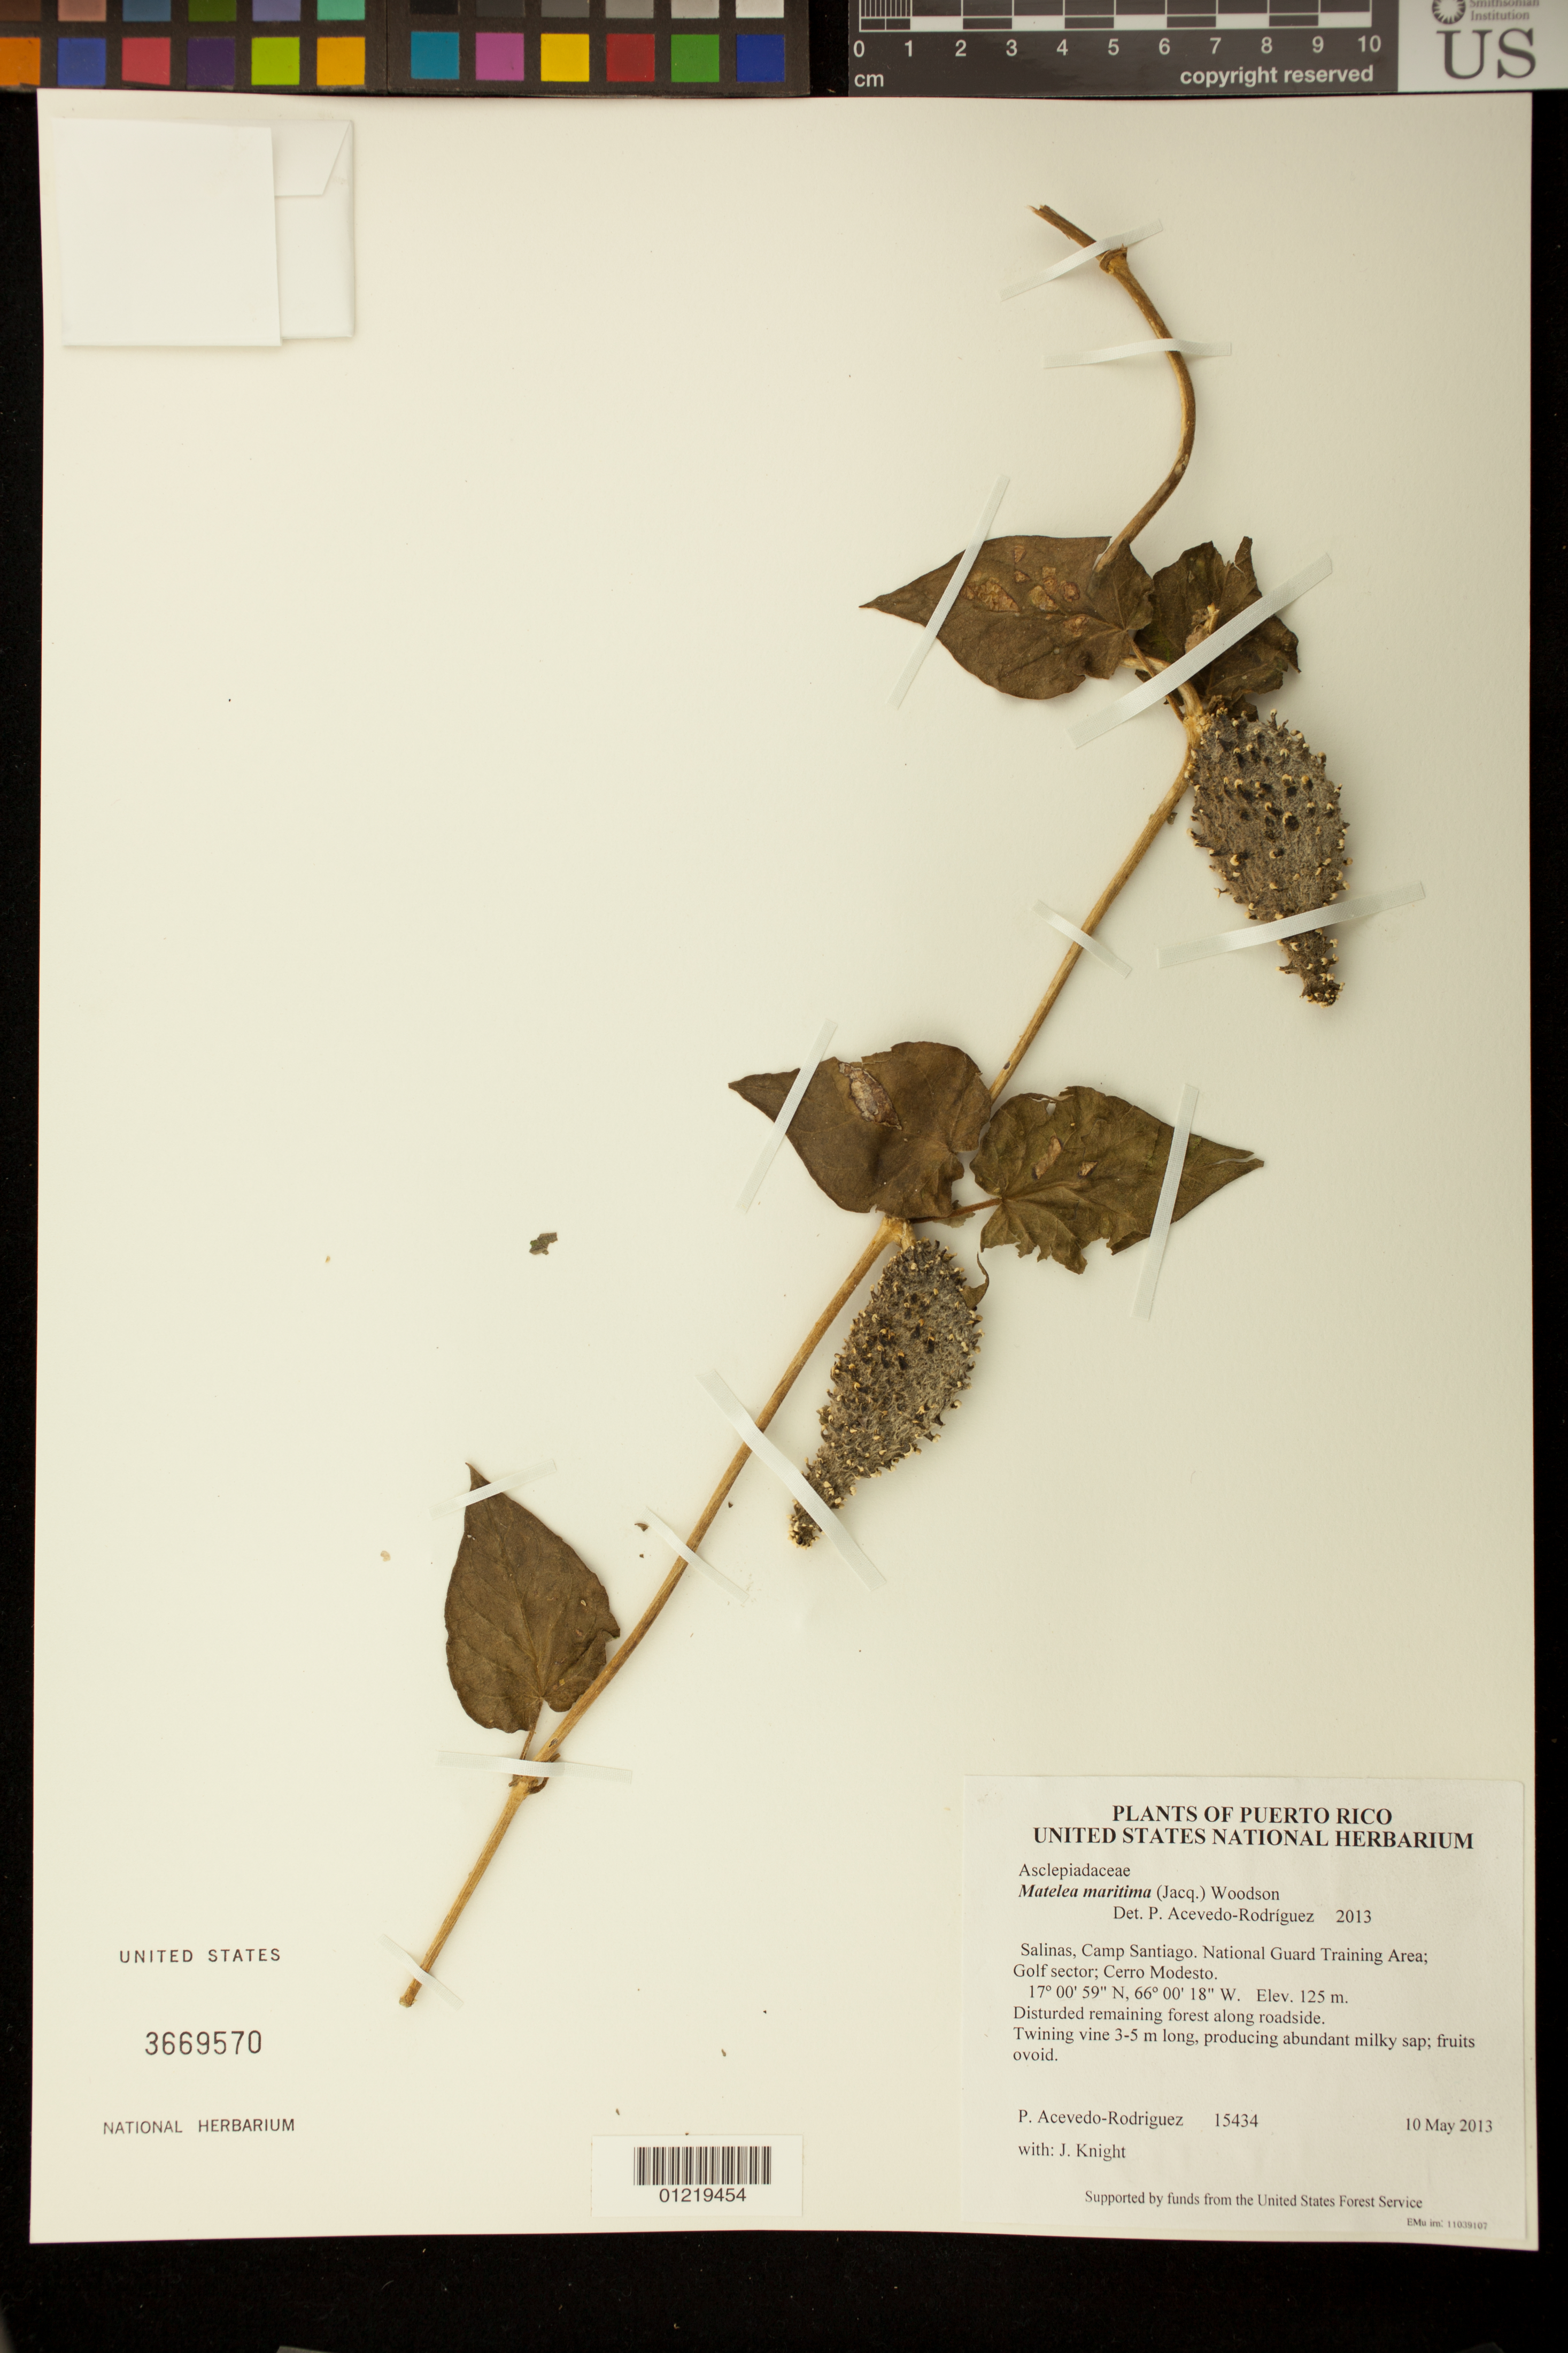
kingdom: Plantae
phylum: Tracheophyta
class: Magnoliopsida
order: Gentianales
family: Apocynaceae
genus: Matelea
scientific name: Matelea maritima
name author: (Jacq.) Woodson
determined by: Acevedo-Rodríguez, P., (BOT), Smithsonian Institution - National Museum of Natural History (UNITED STATES)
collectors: P. Acevedo-Rodr. & J. Knight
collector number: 15434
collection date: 2013-05-10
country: Puerto Rico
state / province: Salinas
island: Puerto Rico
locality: Camp Santiago. National Guard Training Area; Golf sector; Cerro Modesto.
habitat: Disturded remaining forest along roadside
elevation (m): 125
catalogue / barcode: US 3669570